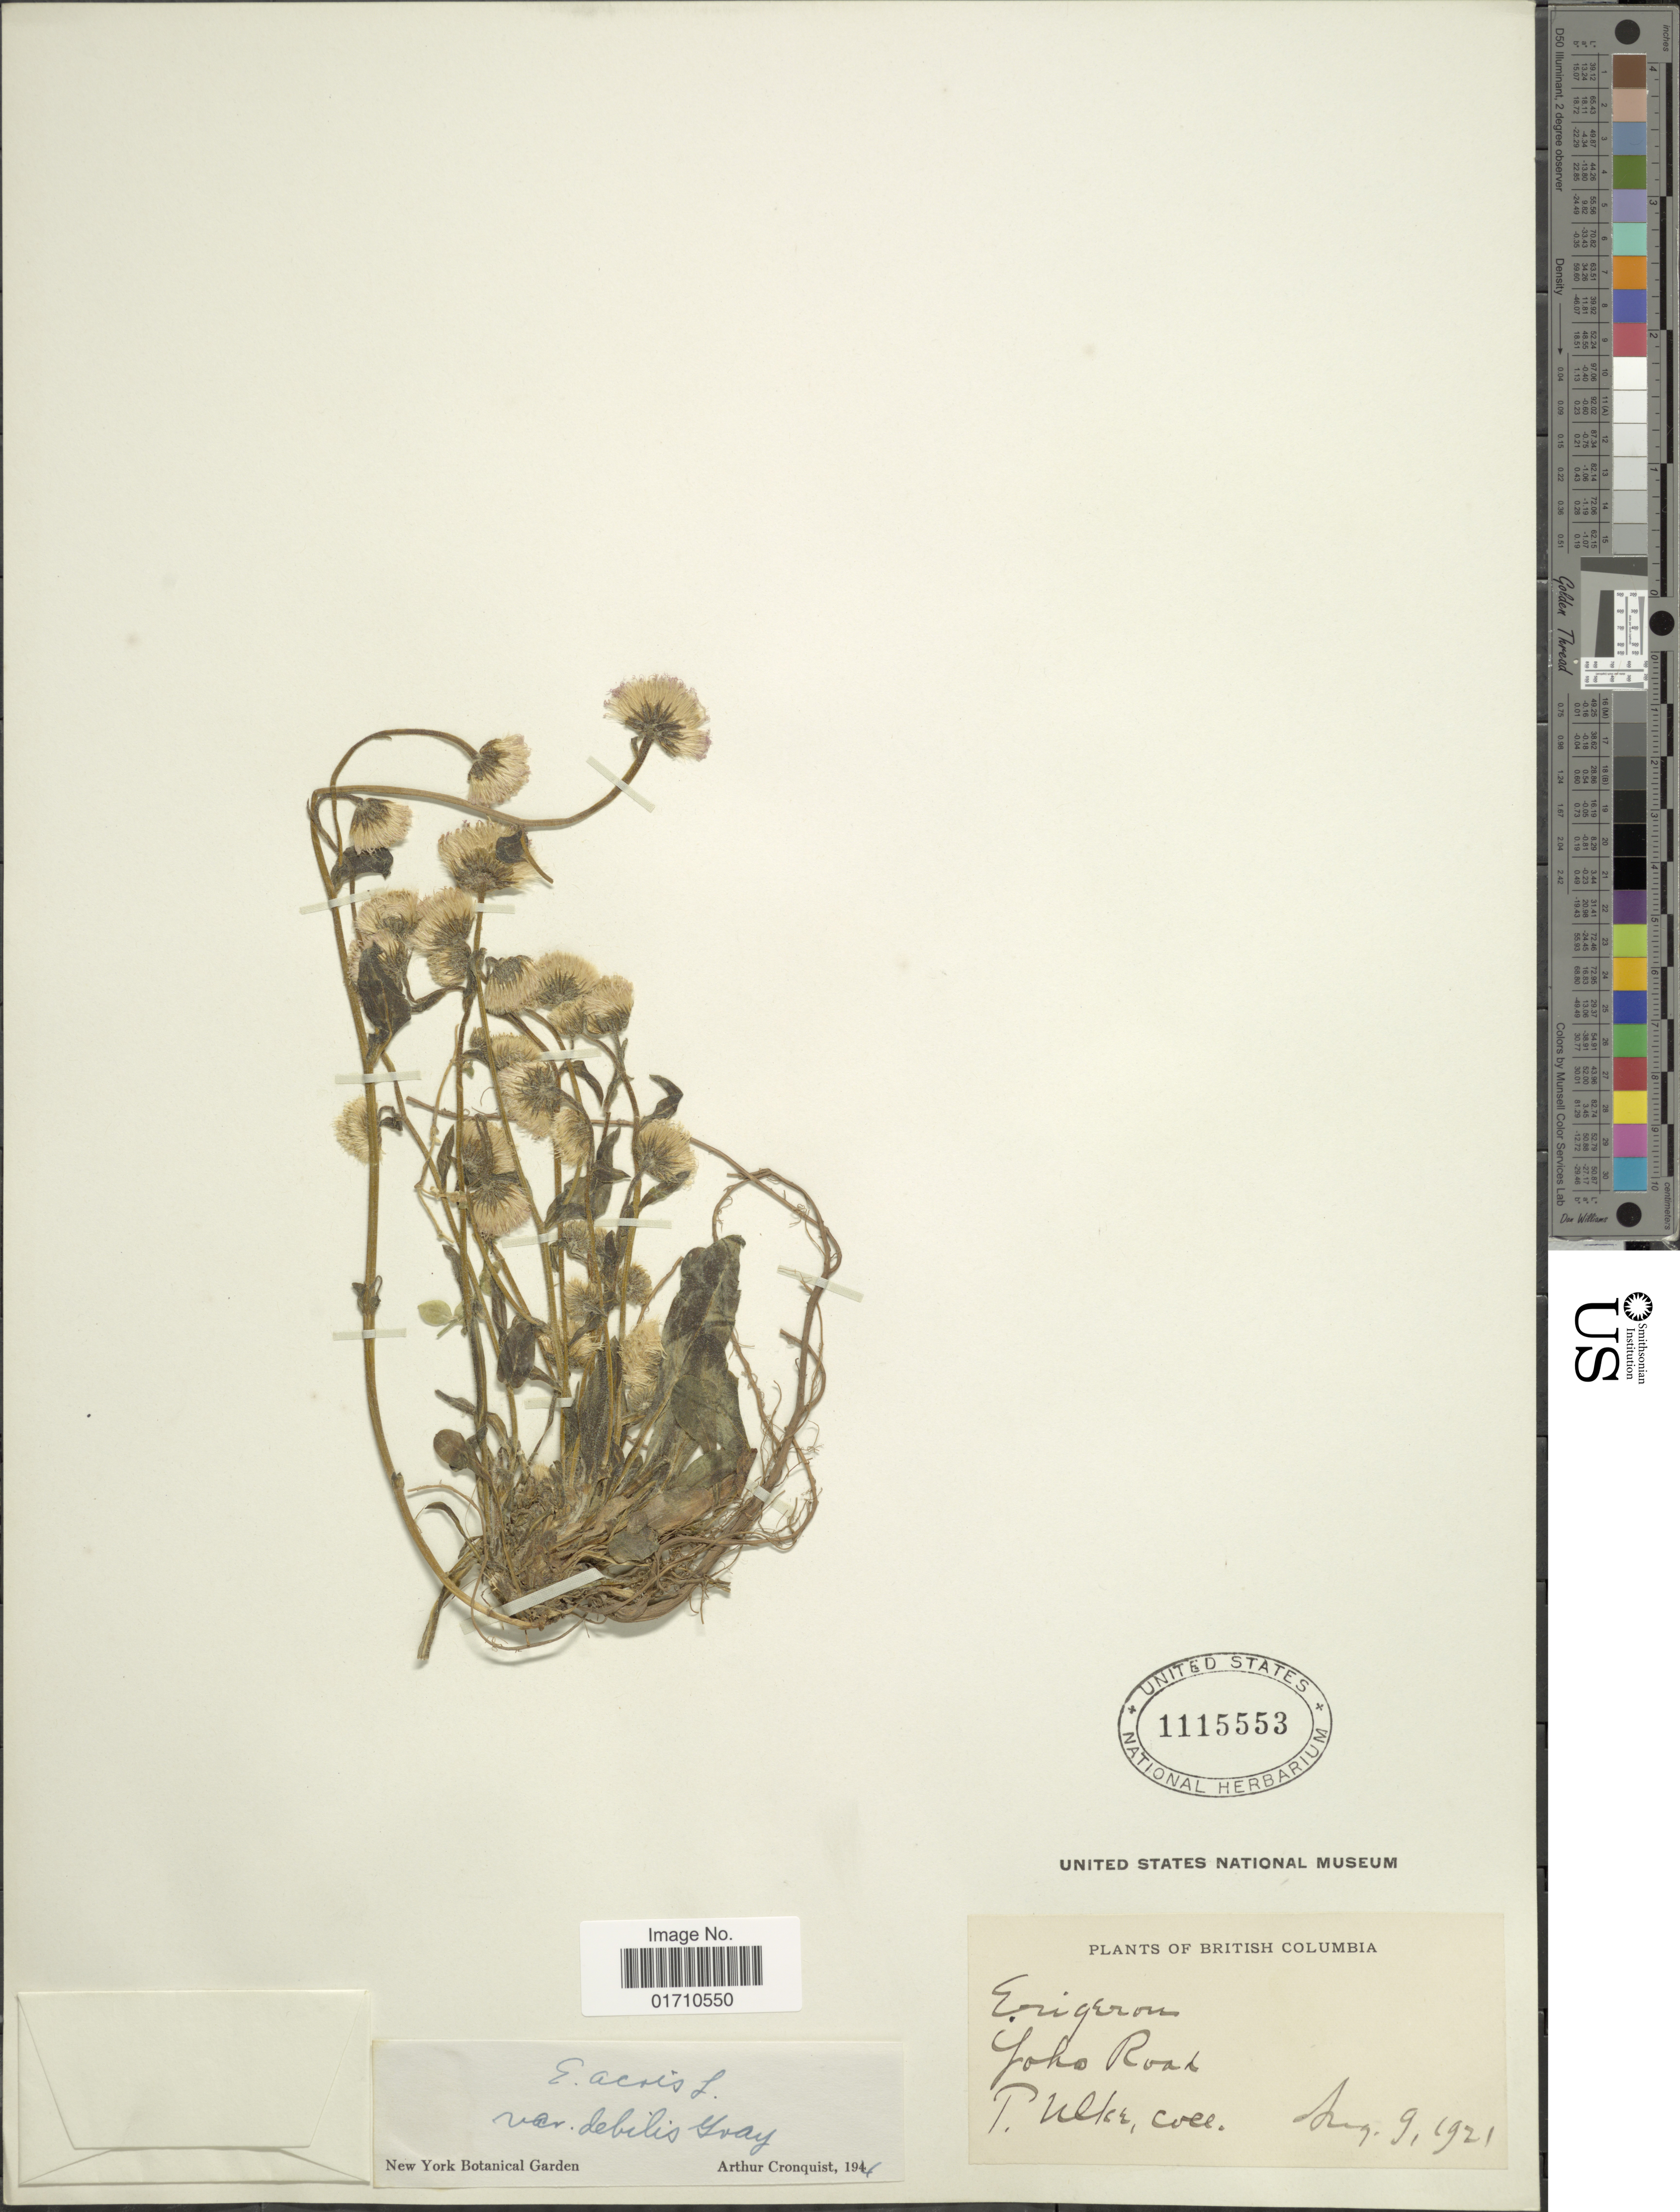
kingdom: Plantae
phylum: Tracheophyta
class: Magnoliopsida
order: Asterales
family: Asteraceae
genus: Erigeron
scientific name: Erigeron acris var. debilis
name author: A. Gray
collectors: T. Ulke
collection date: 1921-08-09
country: Canada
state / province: British Columbia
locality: Yoho Road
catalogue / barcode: US 1115553